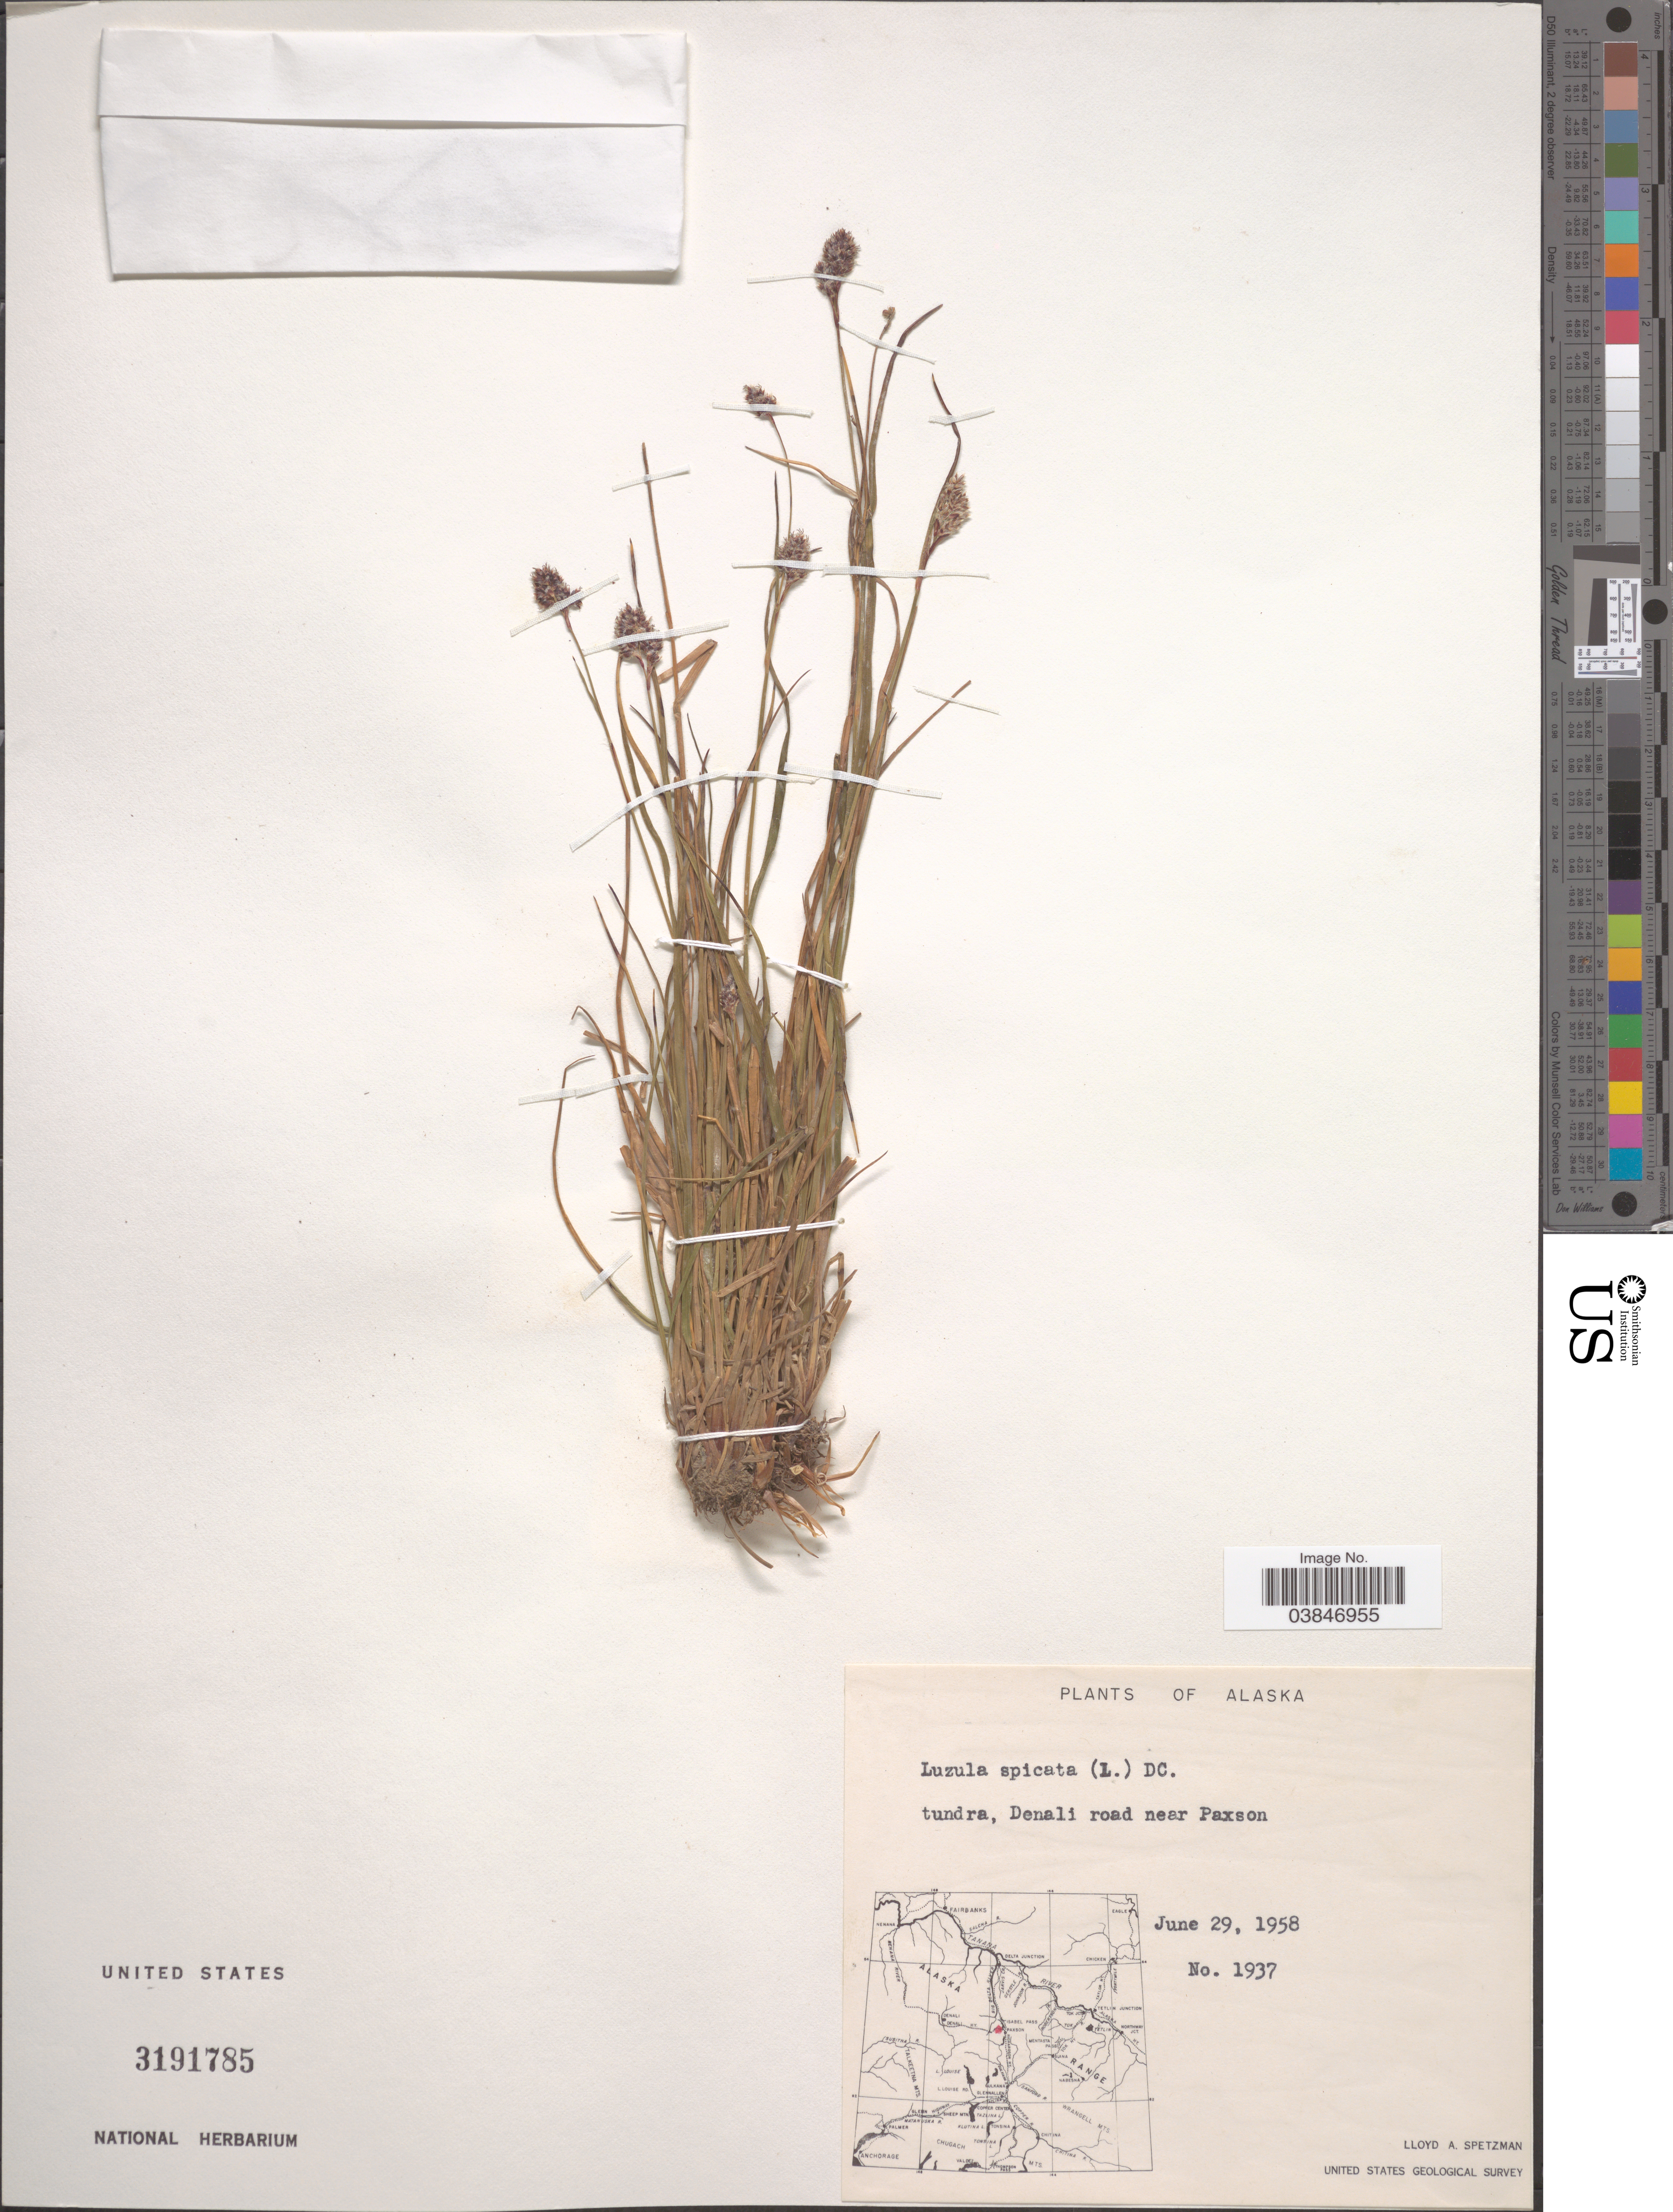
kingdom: Plantae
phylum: Tracheophyta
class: Liliopsida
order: Poales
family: Juncaceae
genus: Luzula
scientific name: Luzula spicata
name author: (L.) DC.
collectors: L. Spetzman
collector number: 1937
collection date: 1958-06-29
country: United States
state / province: Alaska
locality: Denali road near Paxson.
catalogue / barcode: US 3191785